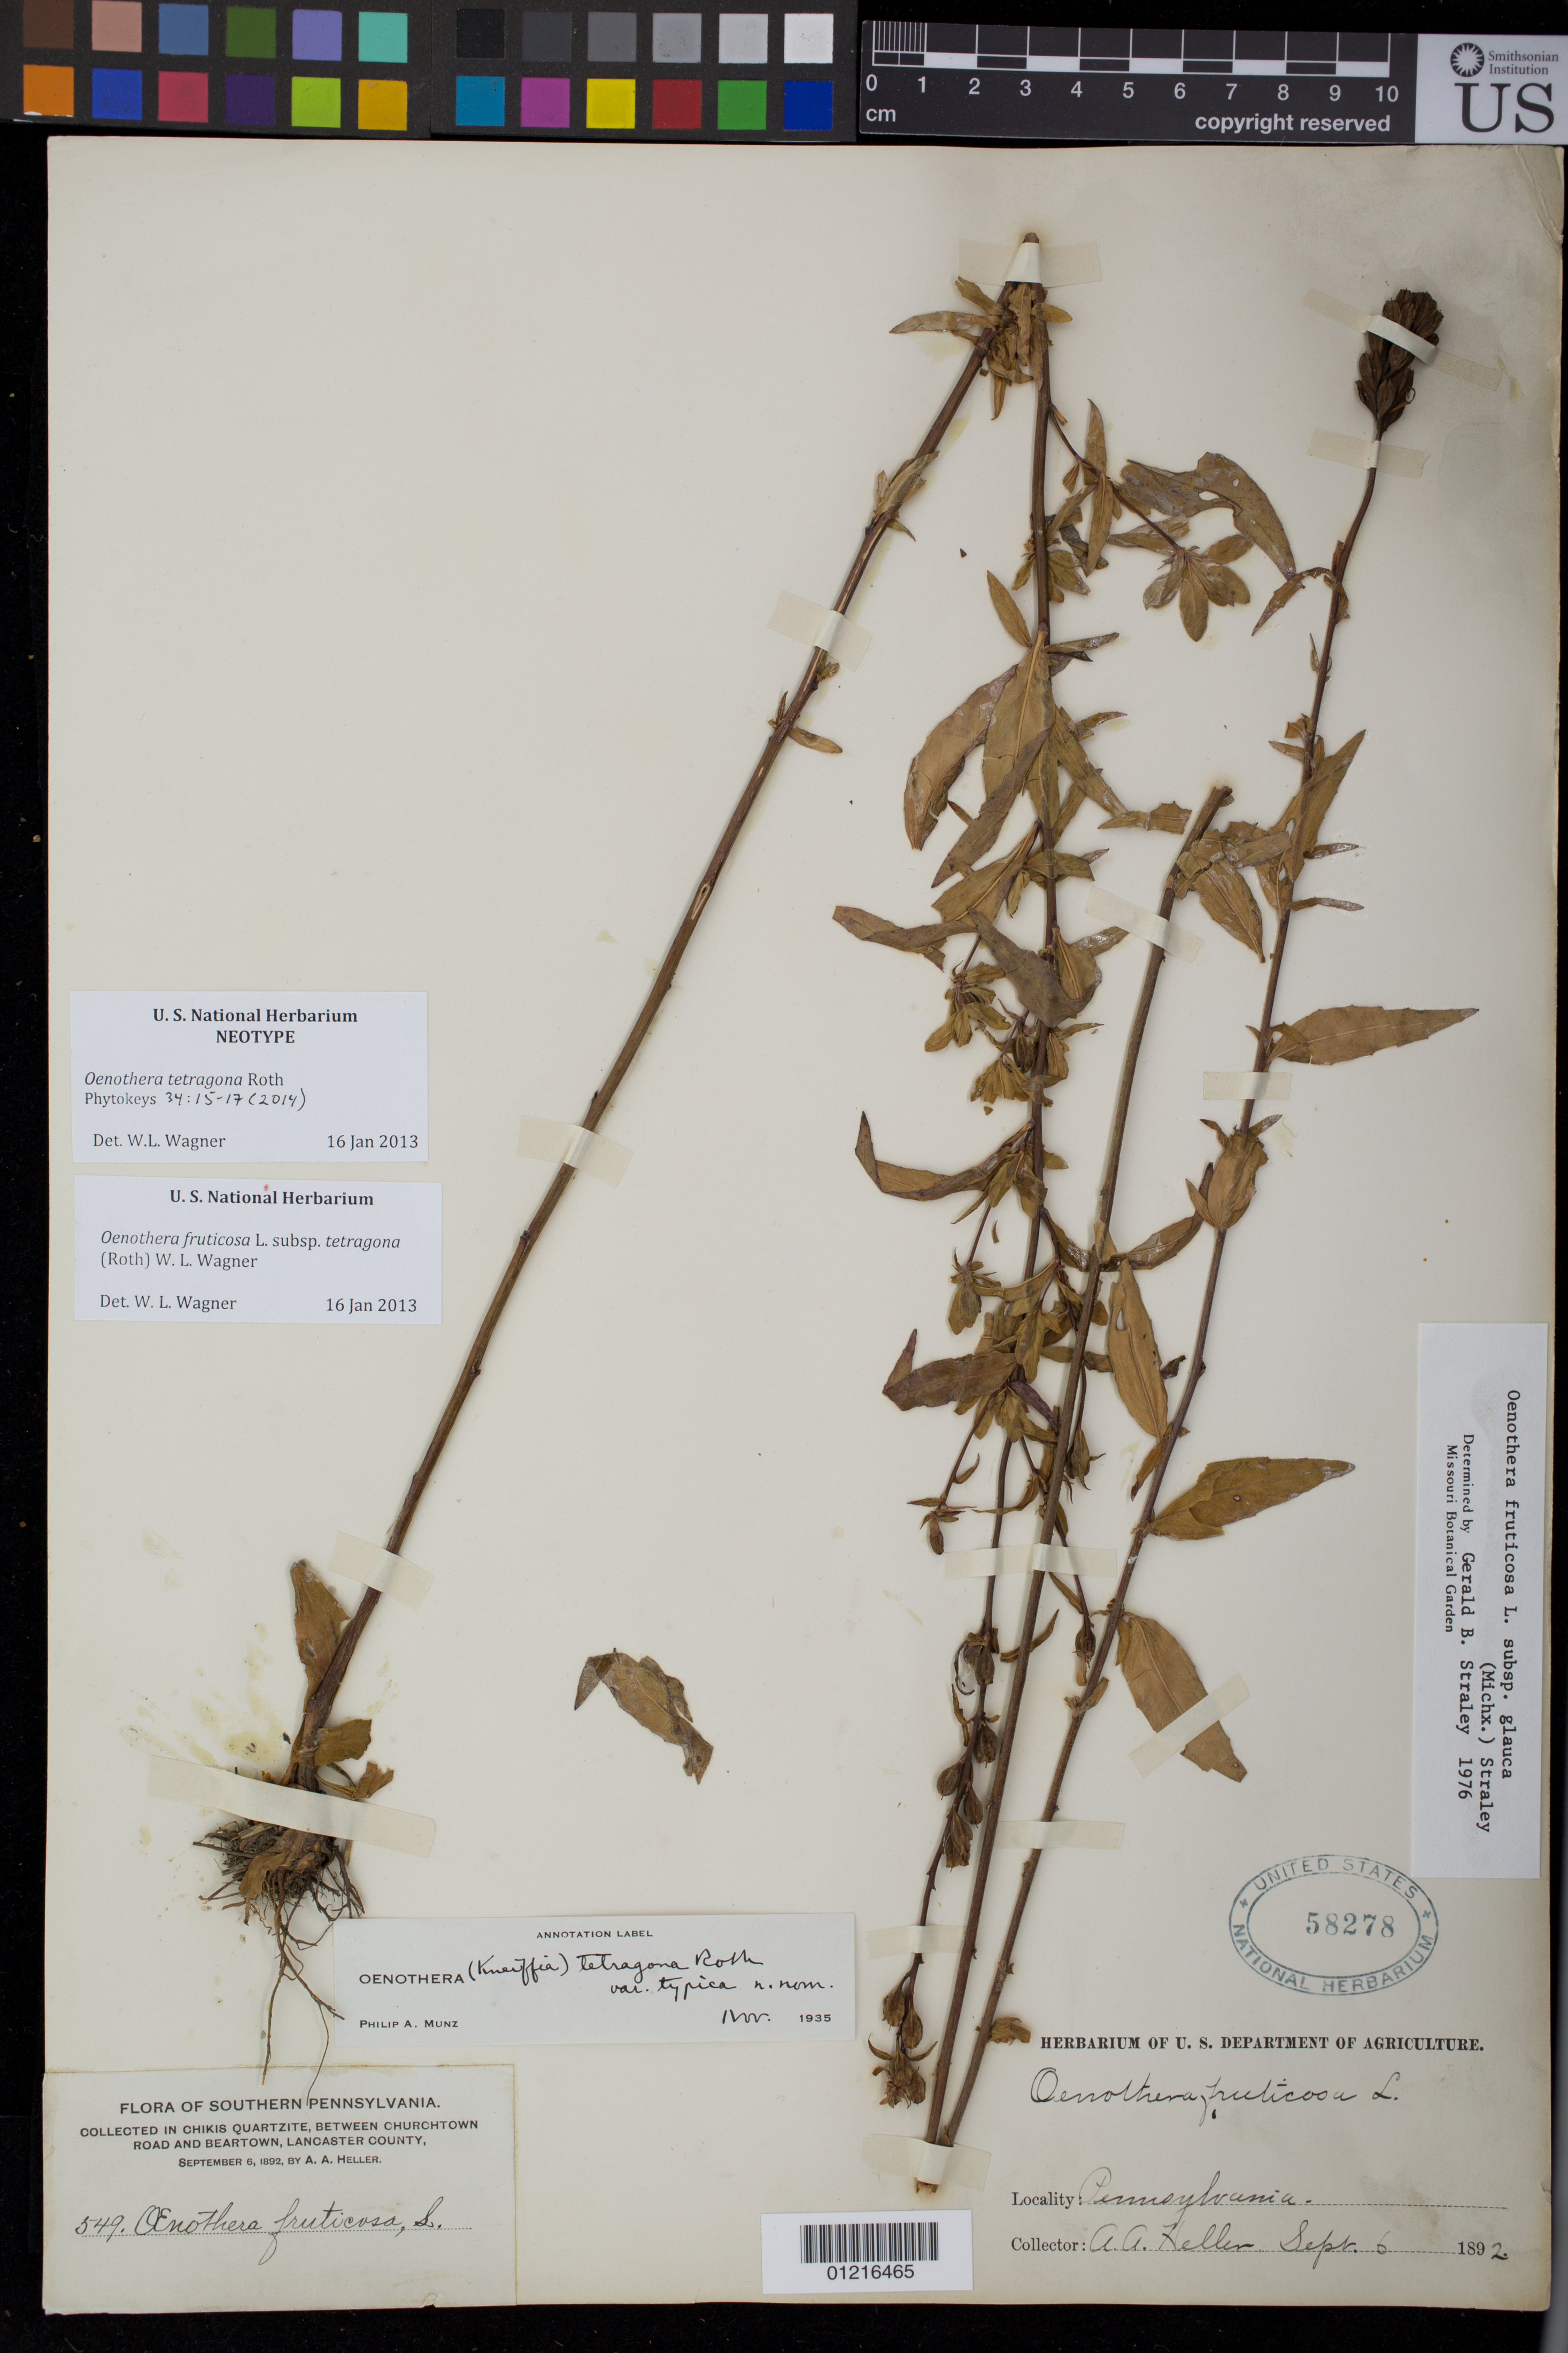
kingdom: Plantae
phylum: Tracheophyta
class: Magnoliopsida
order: Myrtales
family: Onagraceae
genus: Oenothera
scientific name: Oenothera tetragona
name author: Roth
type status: Neotype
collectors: A. A. Heller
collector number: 549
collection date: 1892-09-06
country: United States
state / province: Pennsylvania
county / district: Lancaster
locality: Chikis Quartzite, between Churchtown Road and Beartown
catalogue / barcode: US 58278